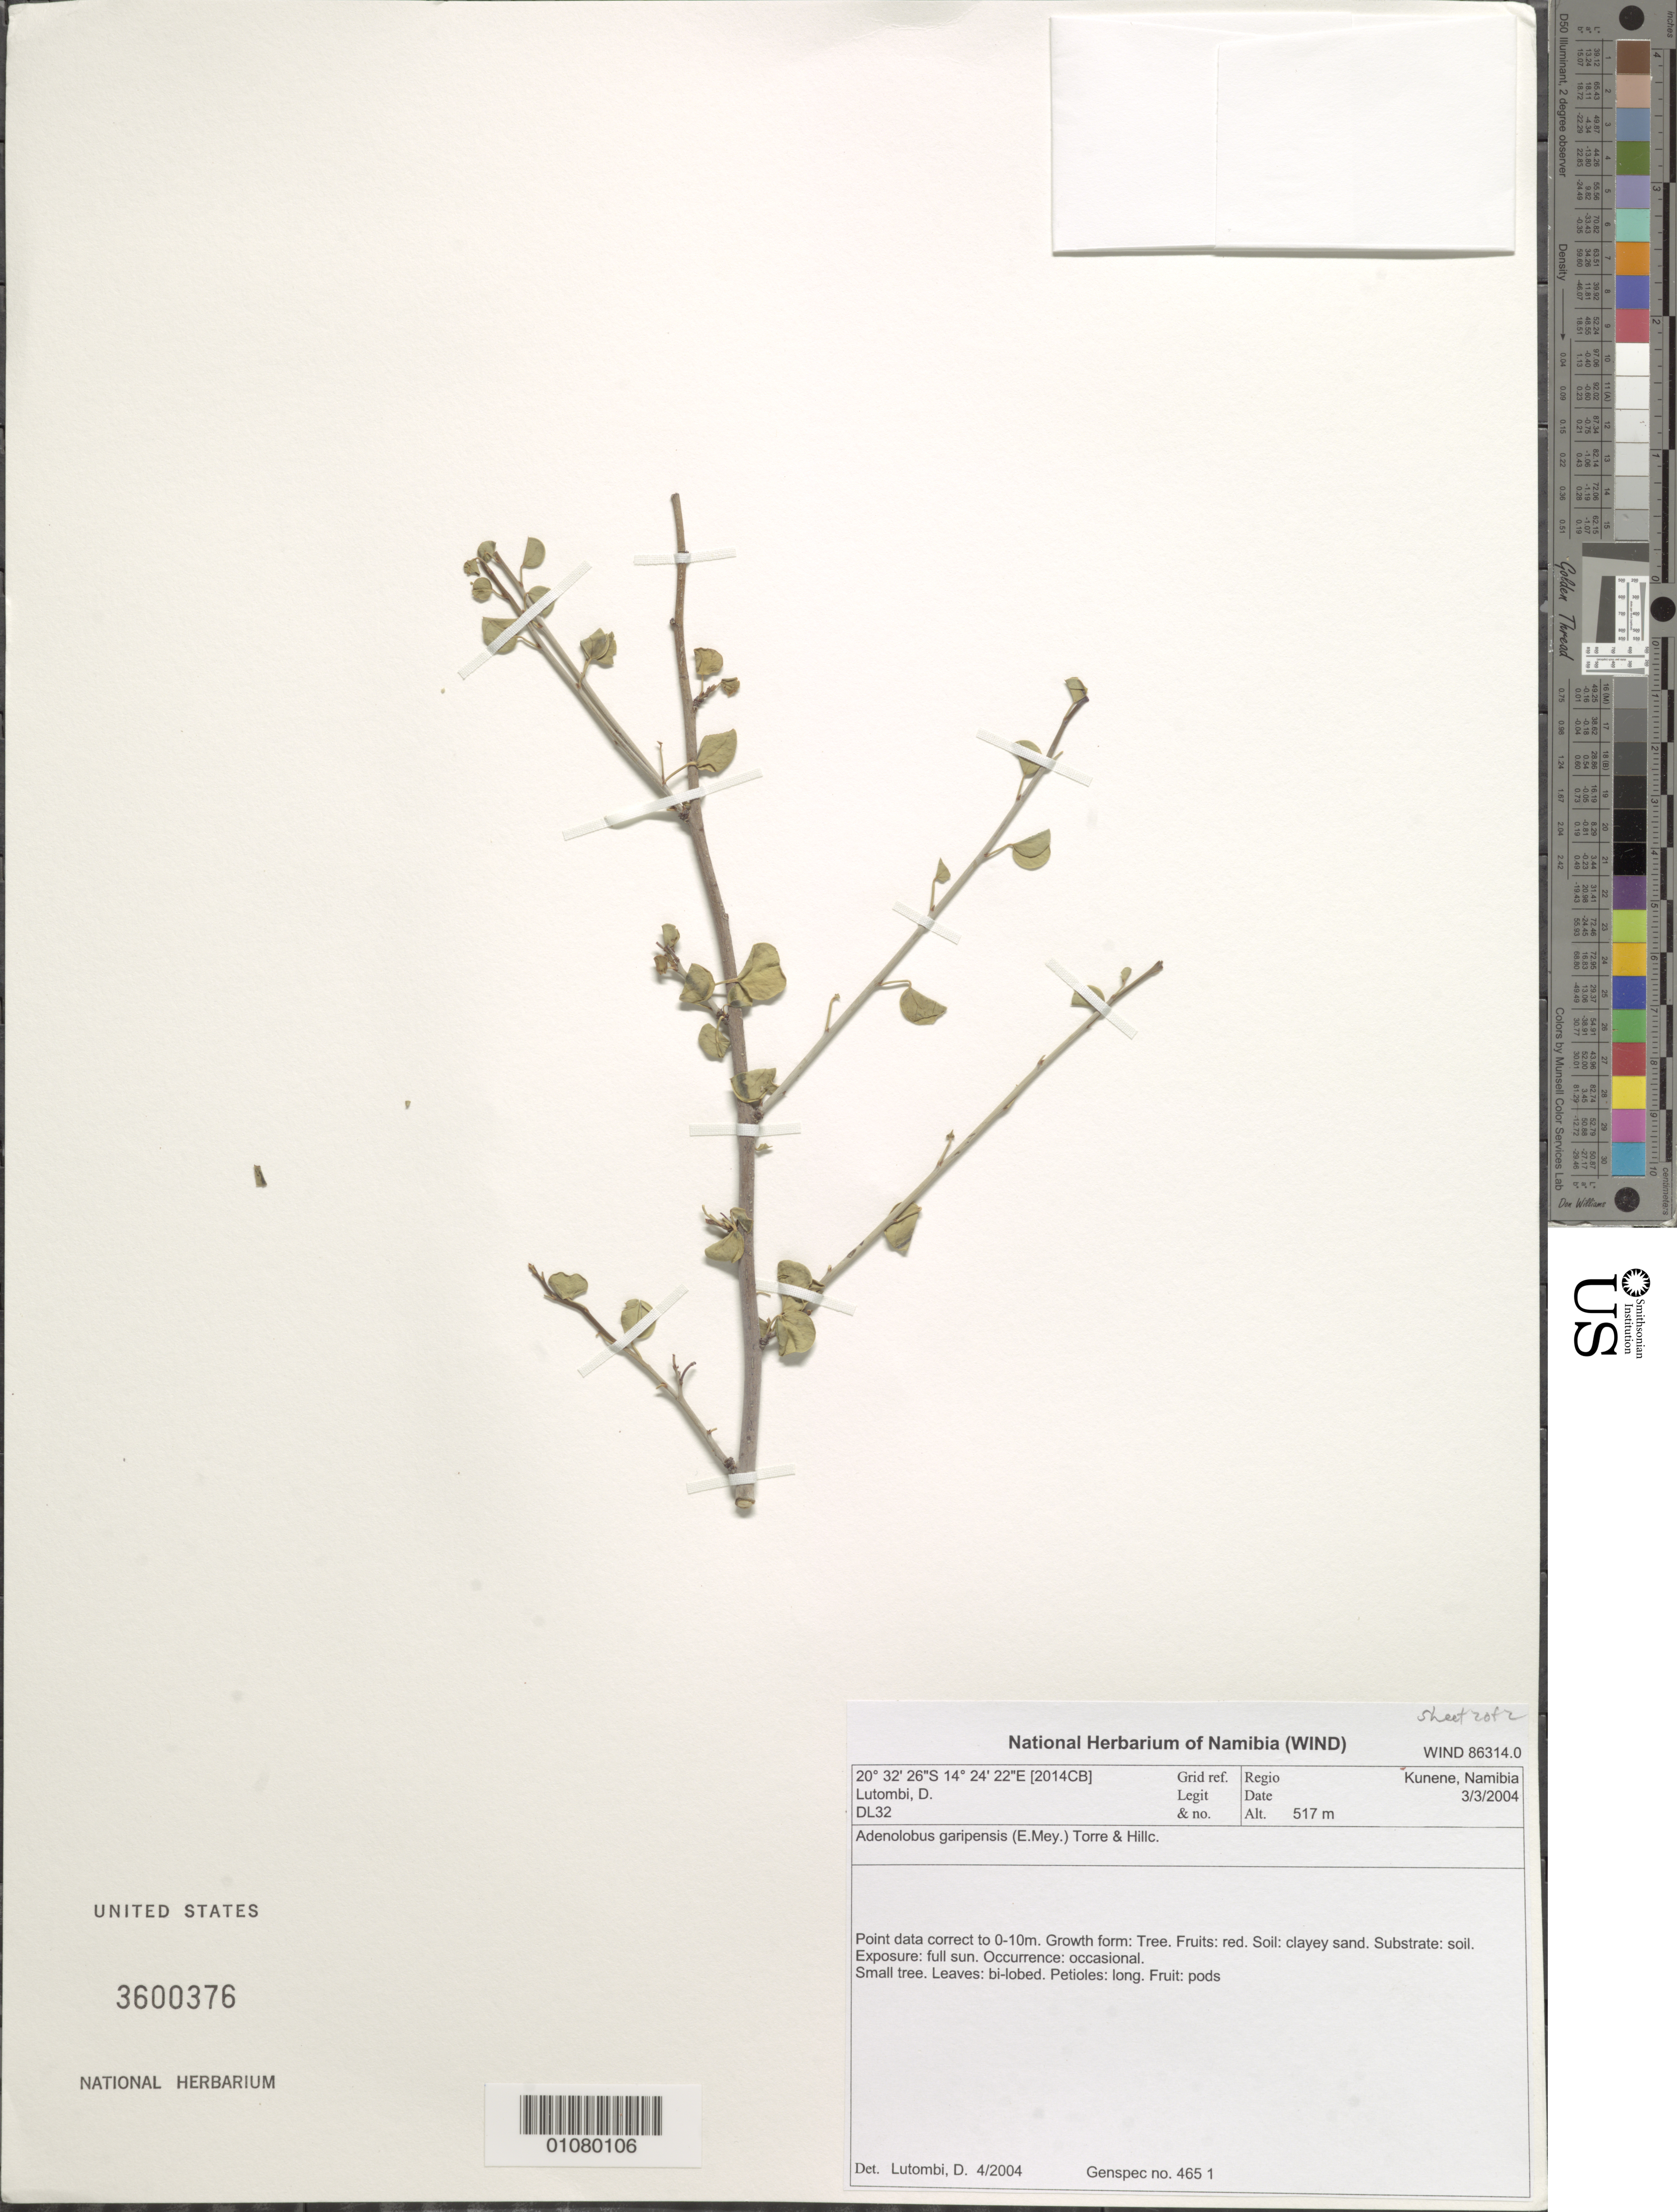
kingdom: Plantae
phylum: Tracheophyta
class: Magnoliopsida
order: Fabales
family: Fabaceae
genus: Adenolobus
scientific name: Adenolobus garipensis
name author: (E. Mey.) Torre & Hillc.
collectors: D. Lutombi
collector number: DL 32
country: Namibia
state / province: Kunene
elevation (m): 517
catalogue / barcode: US 3600376